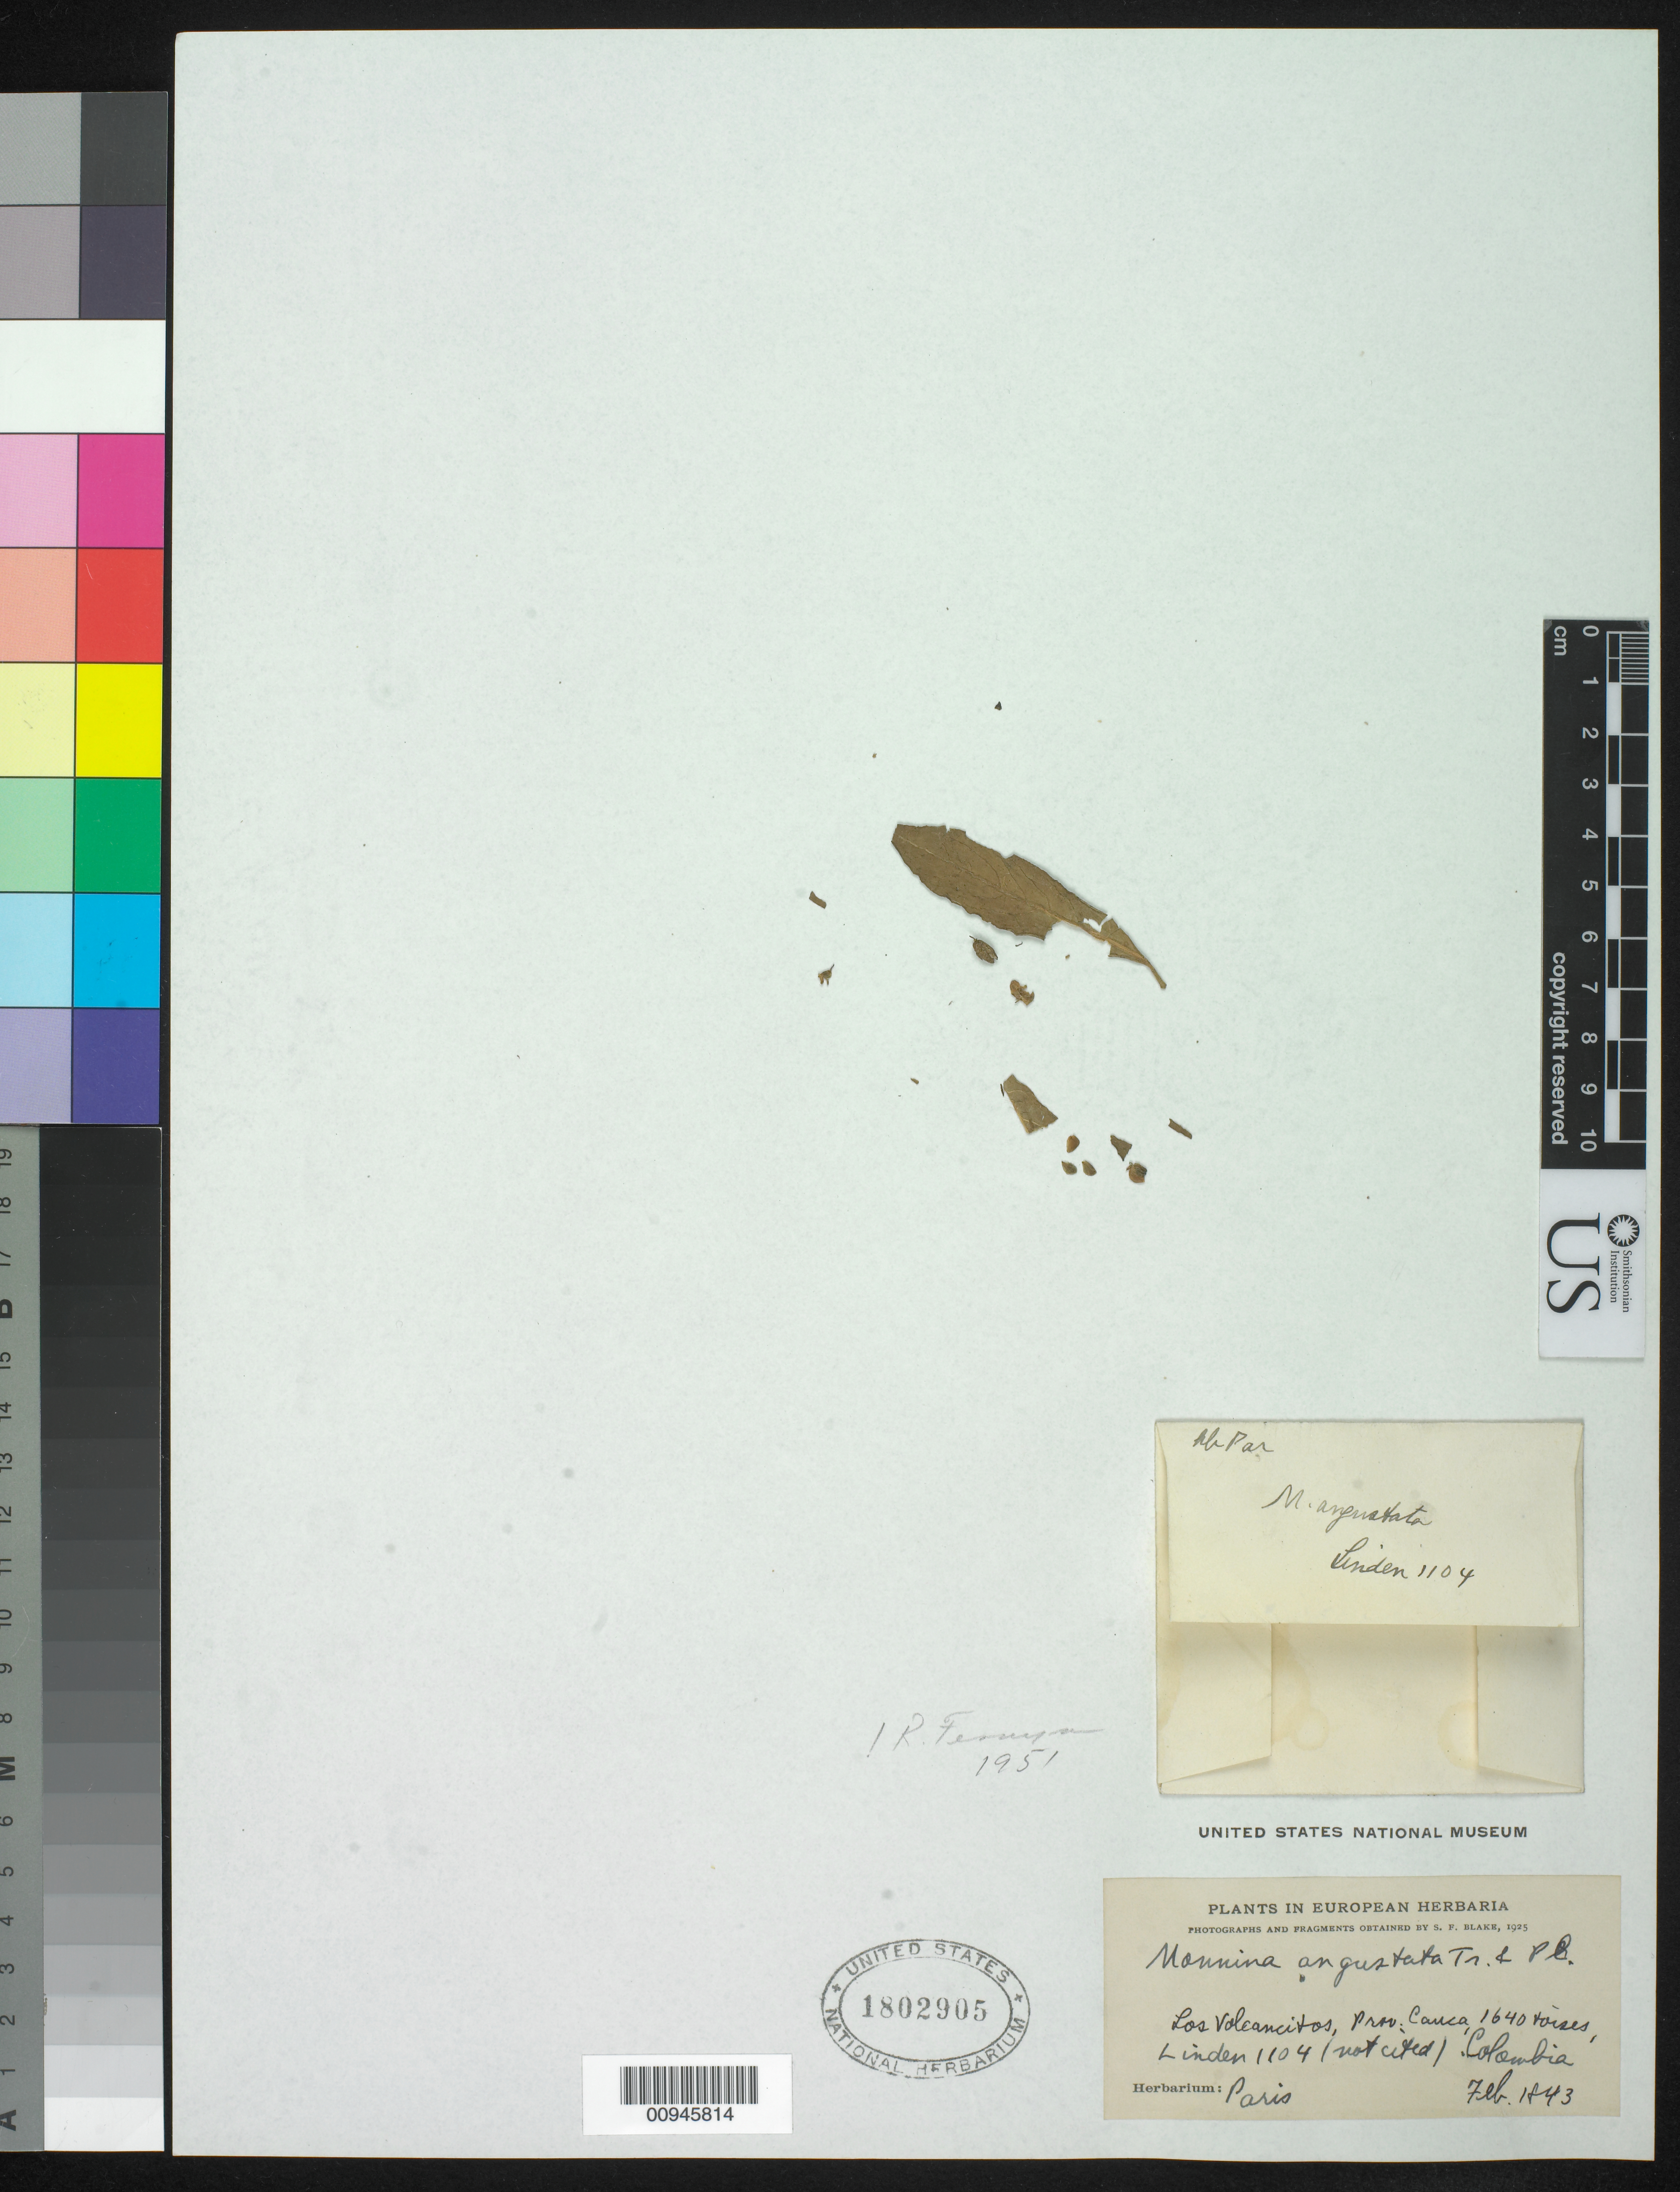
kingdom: Plantae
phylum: Tracheophyta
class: Magnoliopsida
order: Fabales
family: Polygalaceae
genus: Monnina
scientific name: Monnina angustata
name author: Triana & Planch.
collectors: J. Linden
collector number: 1104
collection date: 1843-02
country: Colombia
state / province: Cauca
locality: Los Volcancitos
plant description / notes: Photographs and fragments obtained by S.F. Blake, 1925. Fragmentary material of specimen ex herb. Paris.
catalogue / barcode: US 1802905